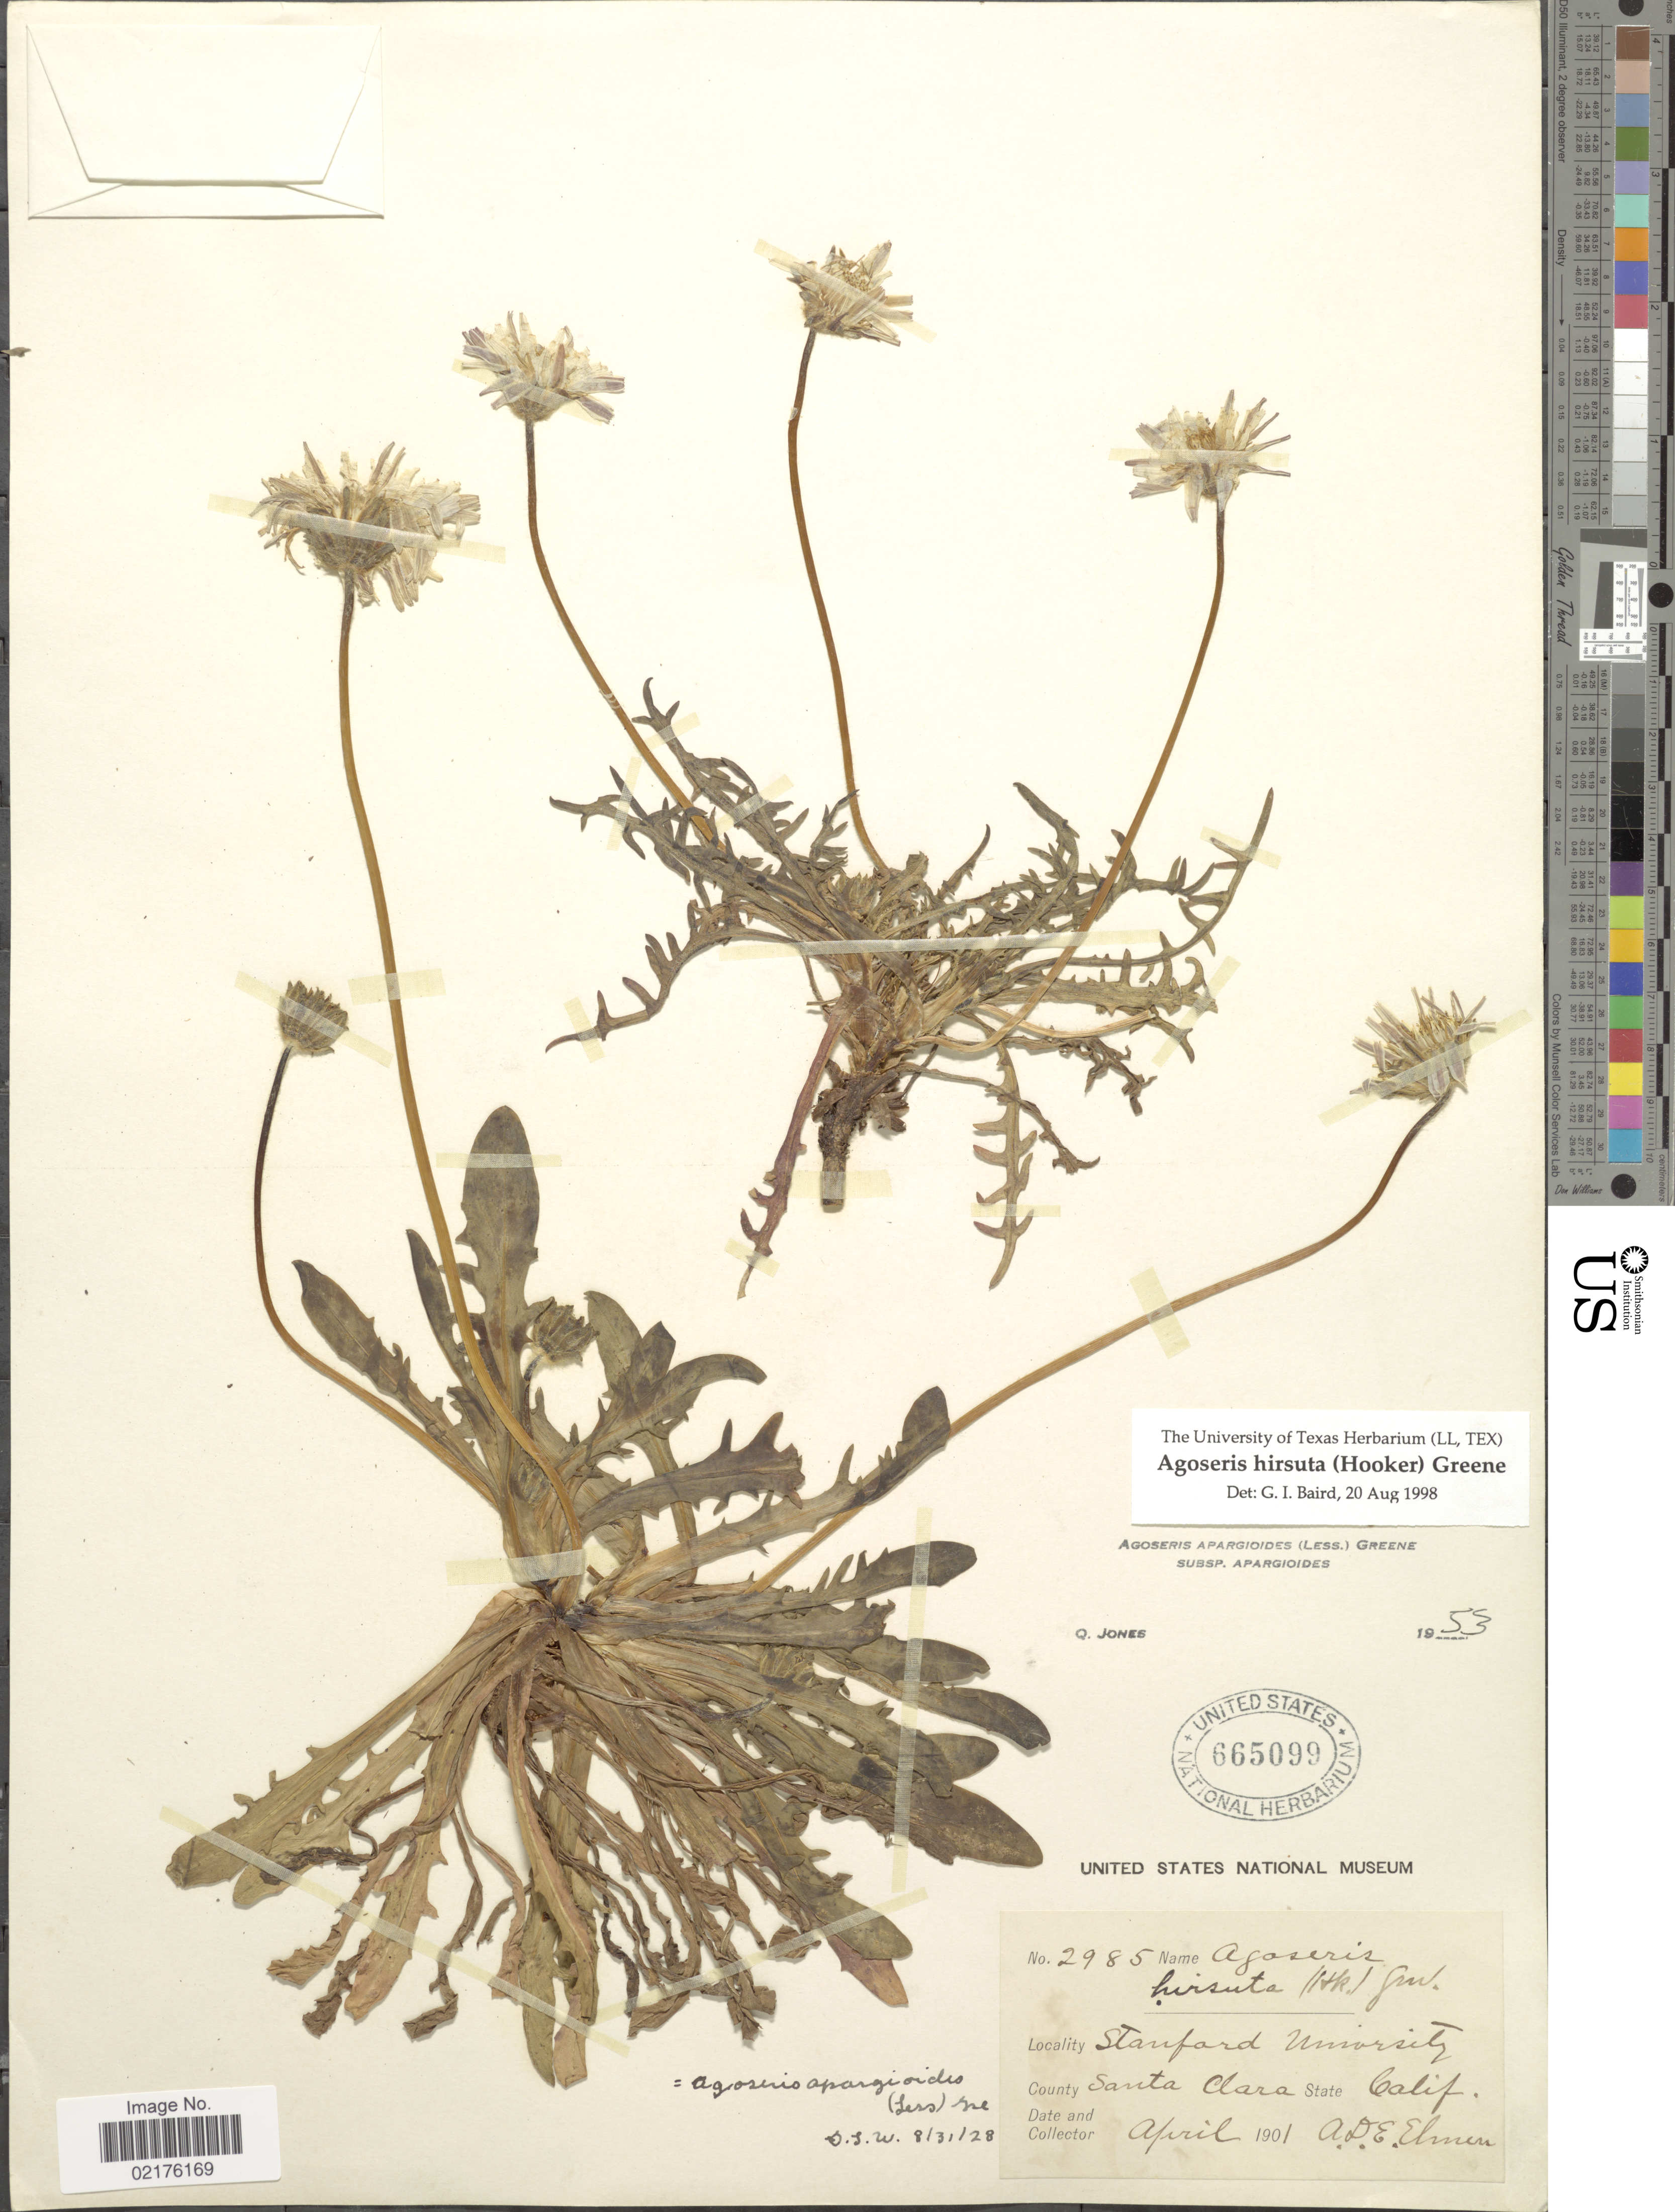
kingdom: Plantae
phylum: Tracheophyta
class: Magnoliopsida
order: Asterales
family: Asteraceae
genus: Agoseris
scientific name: Agoseris hirsuta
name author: (Hook.) Greene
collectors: A. D. E. Elmer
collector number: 2985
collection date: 1901-04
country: United States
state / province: California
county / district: Santa Clara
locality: Stanford University, County Santa Clara, State Calif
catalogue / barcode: US 665099